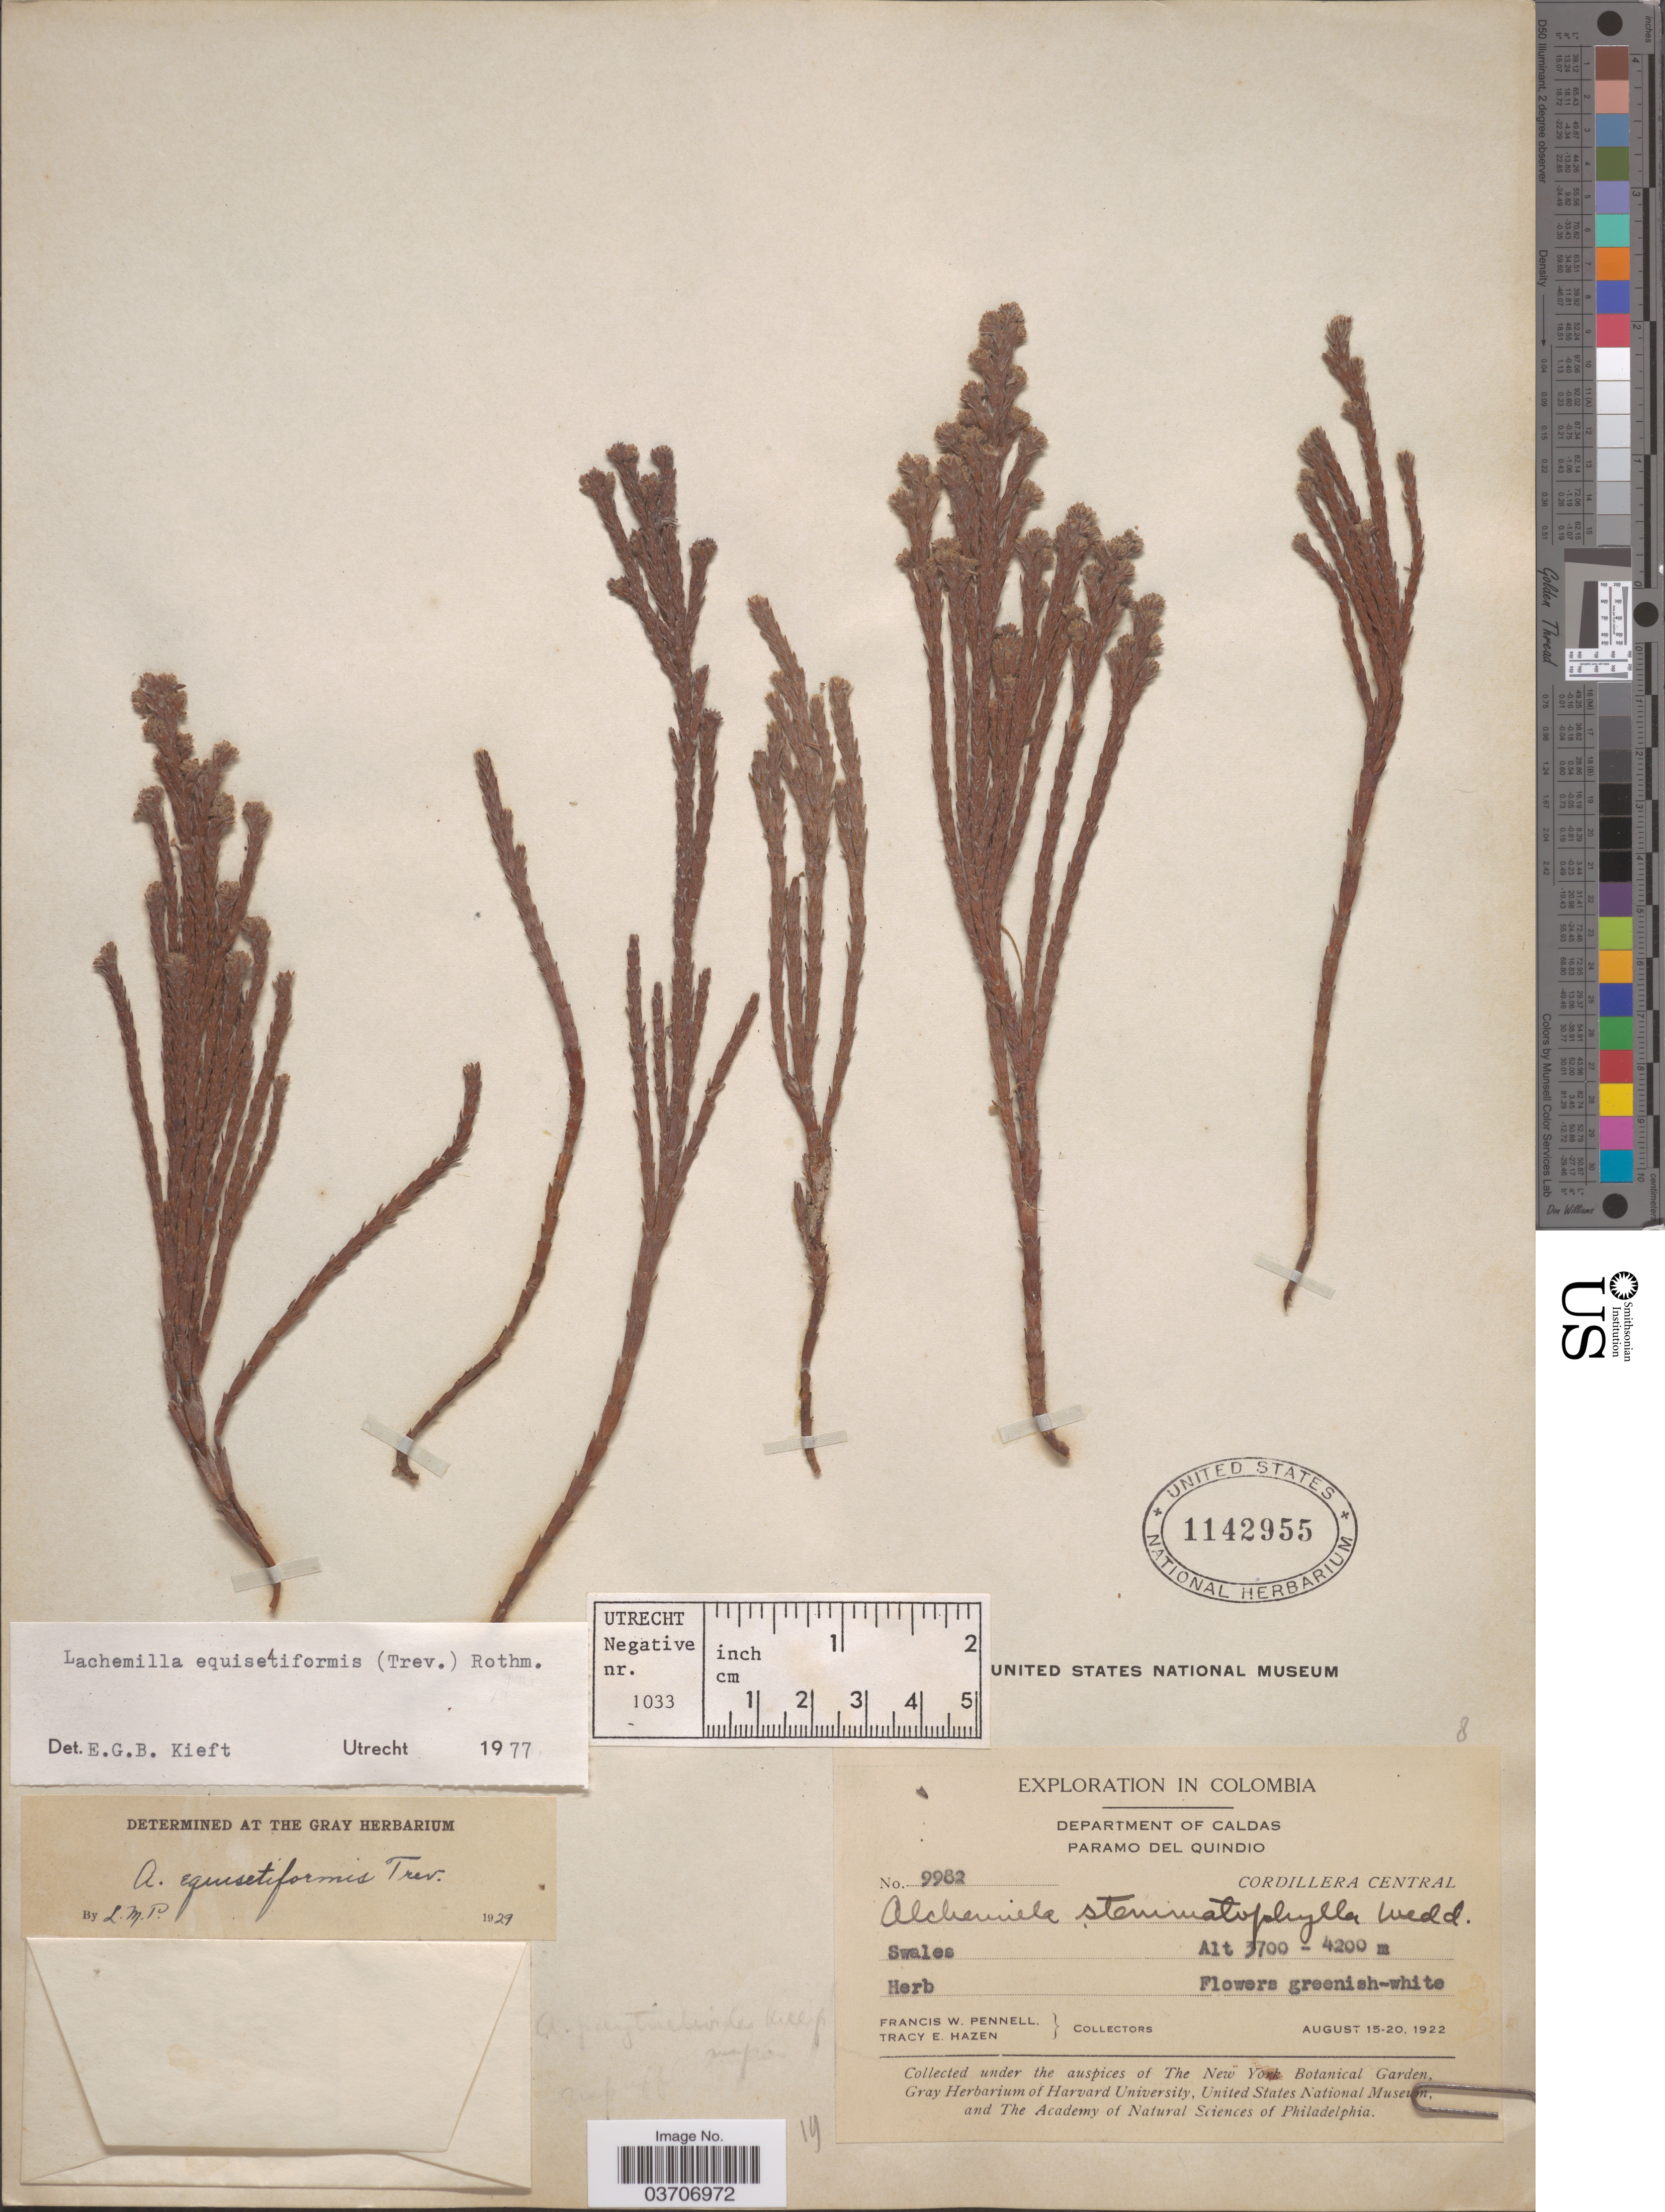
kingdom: Plantae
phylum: Tracheophyta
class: Magnoliopsida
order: Rosales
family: Rosaceae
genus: Alchemilla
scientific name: Alchemilla equisetiformis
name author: Trevir.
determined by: Dorr, L. J., (BOT), Smithsonian Institution - National Museum of Natural History (UNITED STATES)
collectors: F. W. Pennell & T. E. Hazen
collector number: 9982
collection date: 1922-08-15/1922-08-20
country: Colombia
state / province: Caldas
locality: Department of Caldas. Paramo del Quindio. Cordillera Central.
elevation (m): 3700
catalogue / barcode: US 1142955